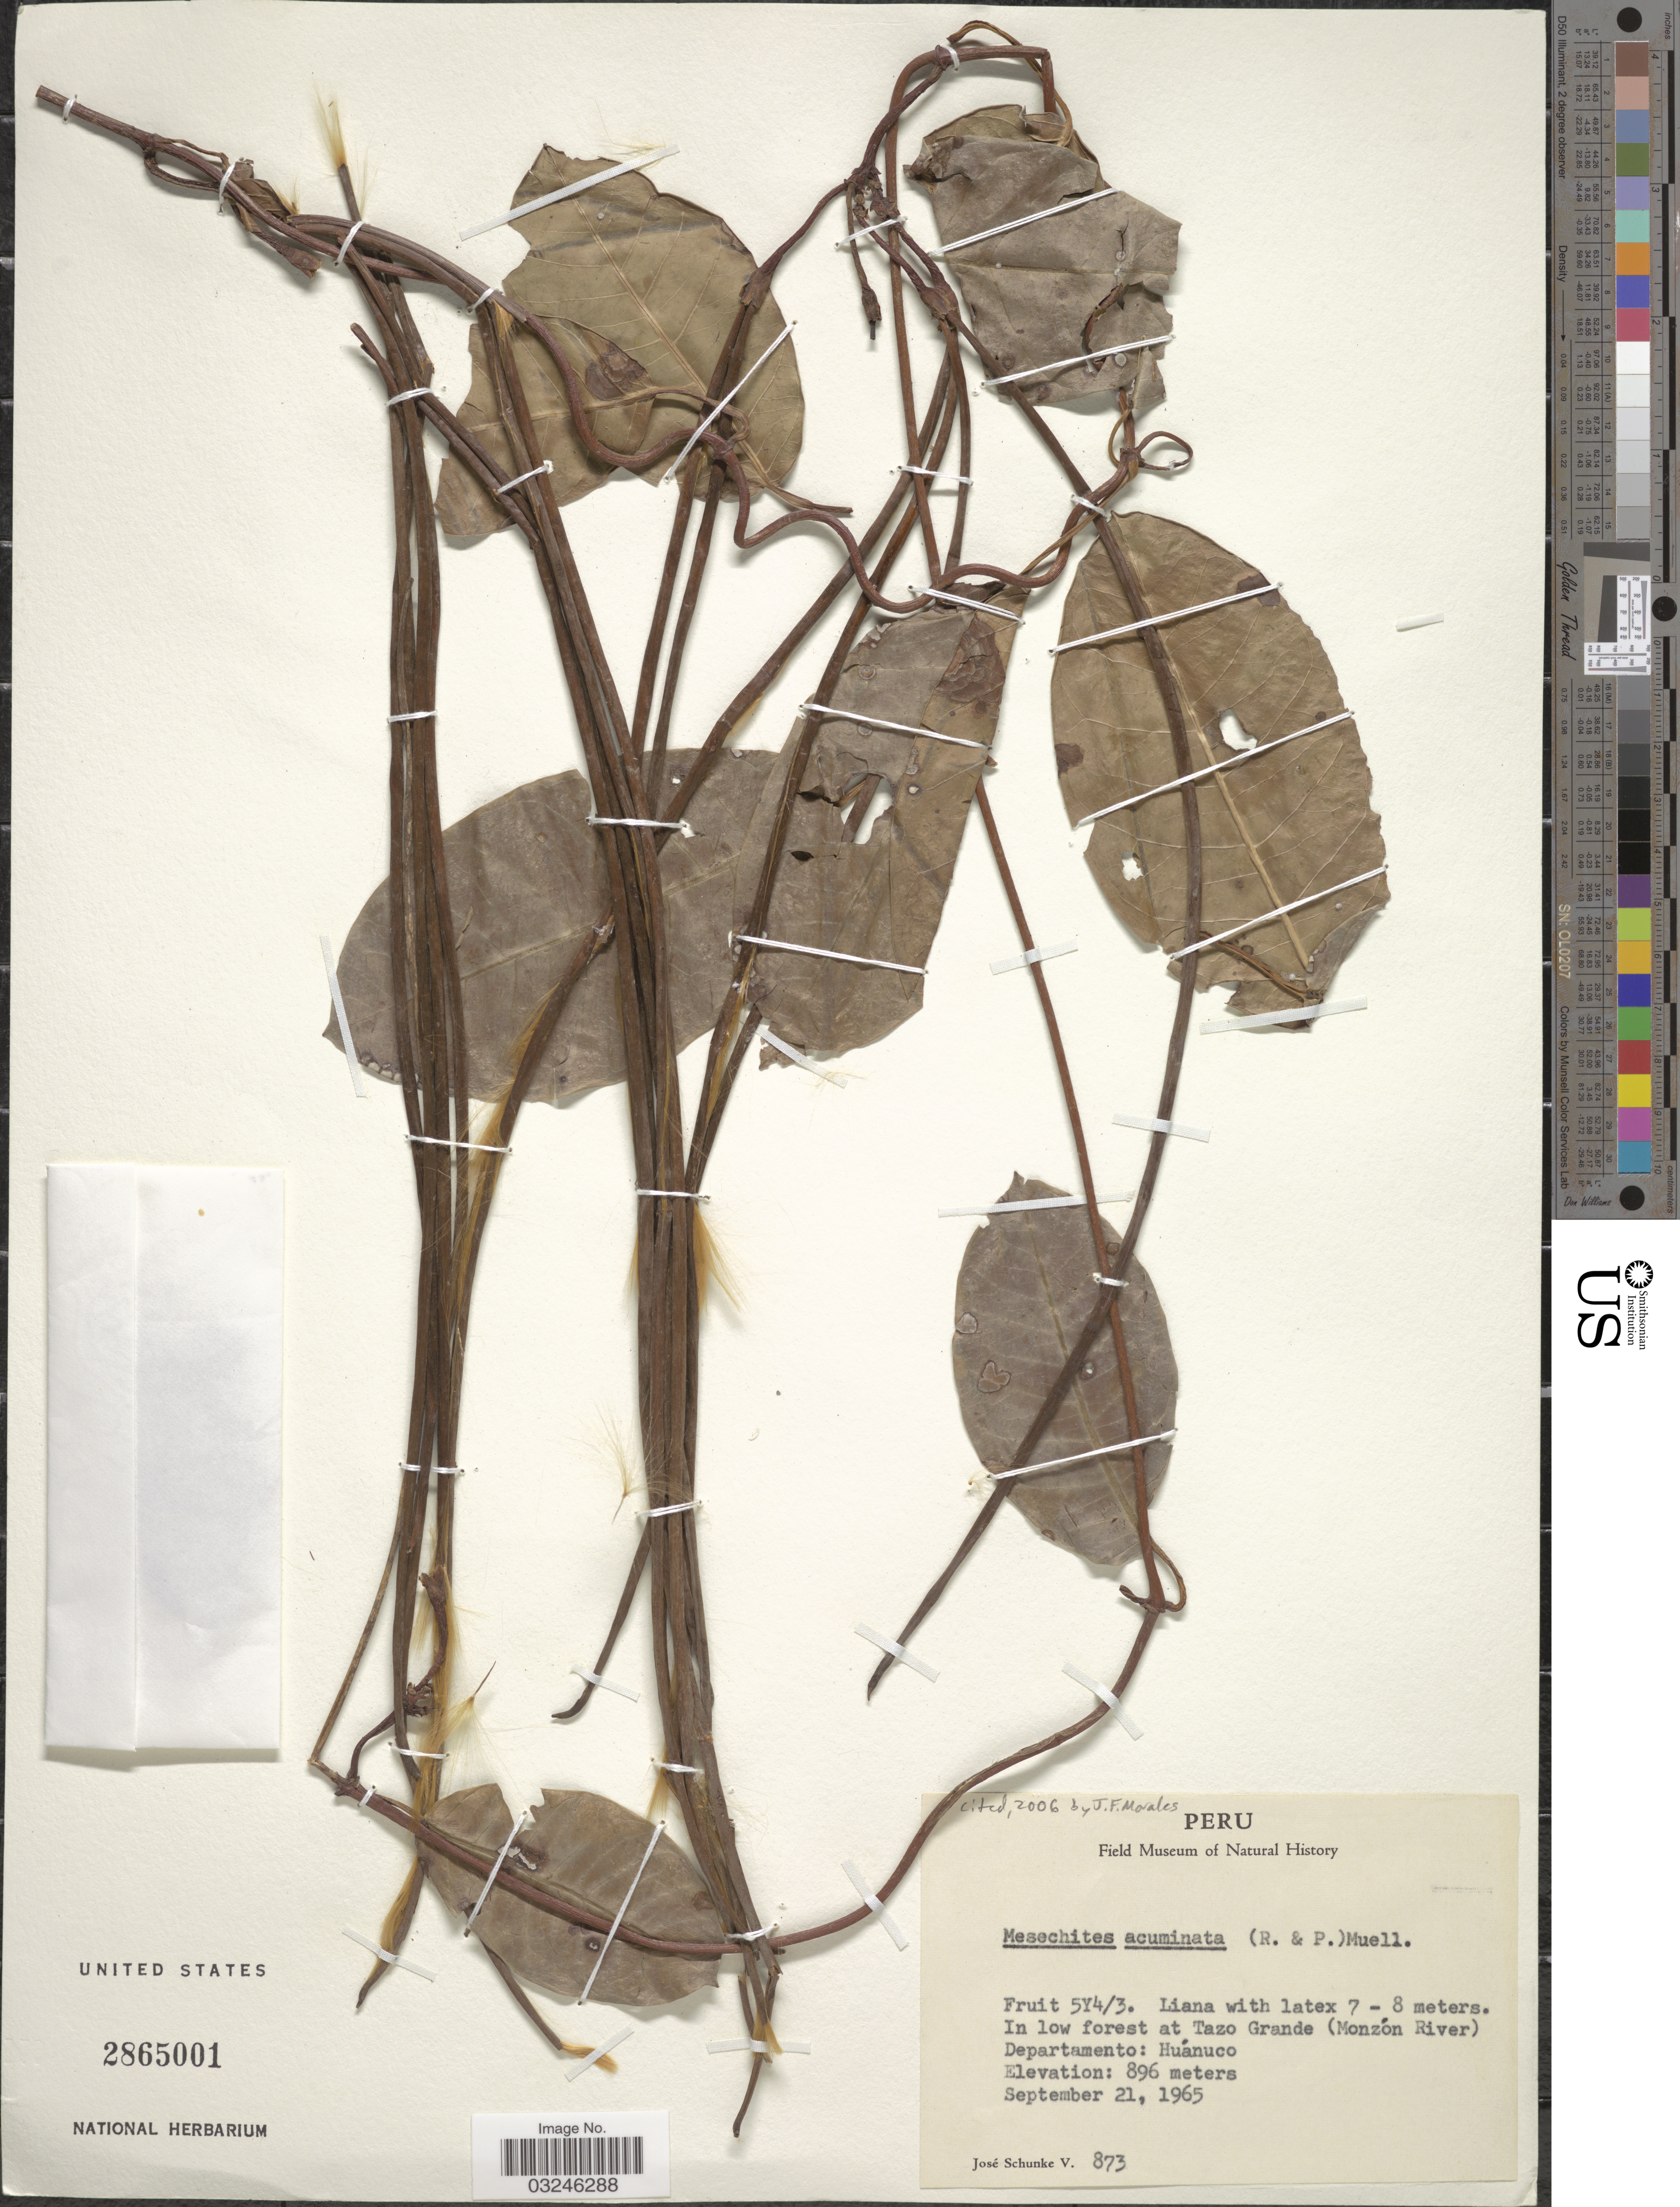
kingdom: Plantae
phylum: Tracheophyta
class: Magnoliopsida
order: Gentianales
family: Apocynaceae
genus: Mesechites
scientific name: Mesechites acuminatus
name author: (Ruiz & Pav.) Müll. Arg.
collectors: J. Schunke Vigo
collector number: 873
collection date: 1965-09-21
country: Peru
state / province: Huánuco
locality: In low forest at Tazo Grande (Monzón River). Departamento: Huánuco.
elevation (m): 896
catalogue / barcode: US 2865001